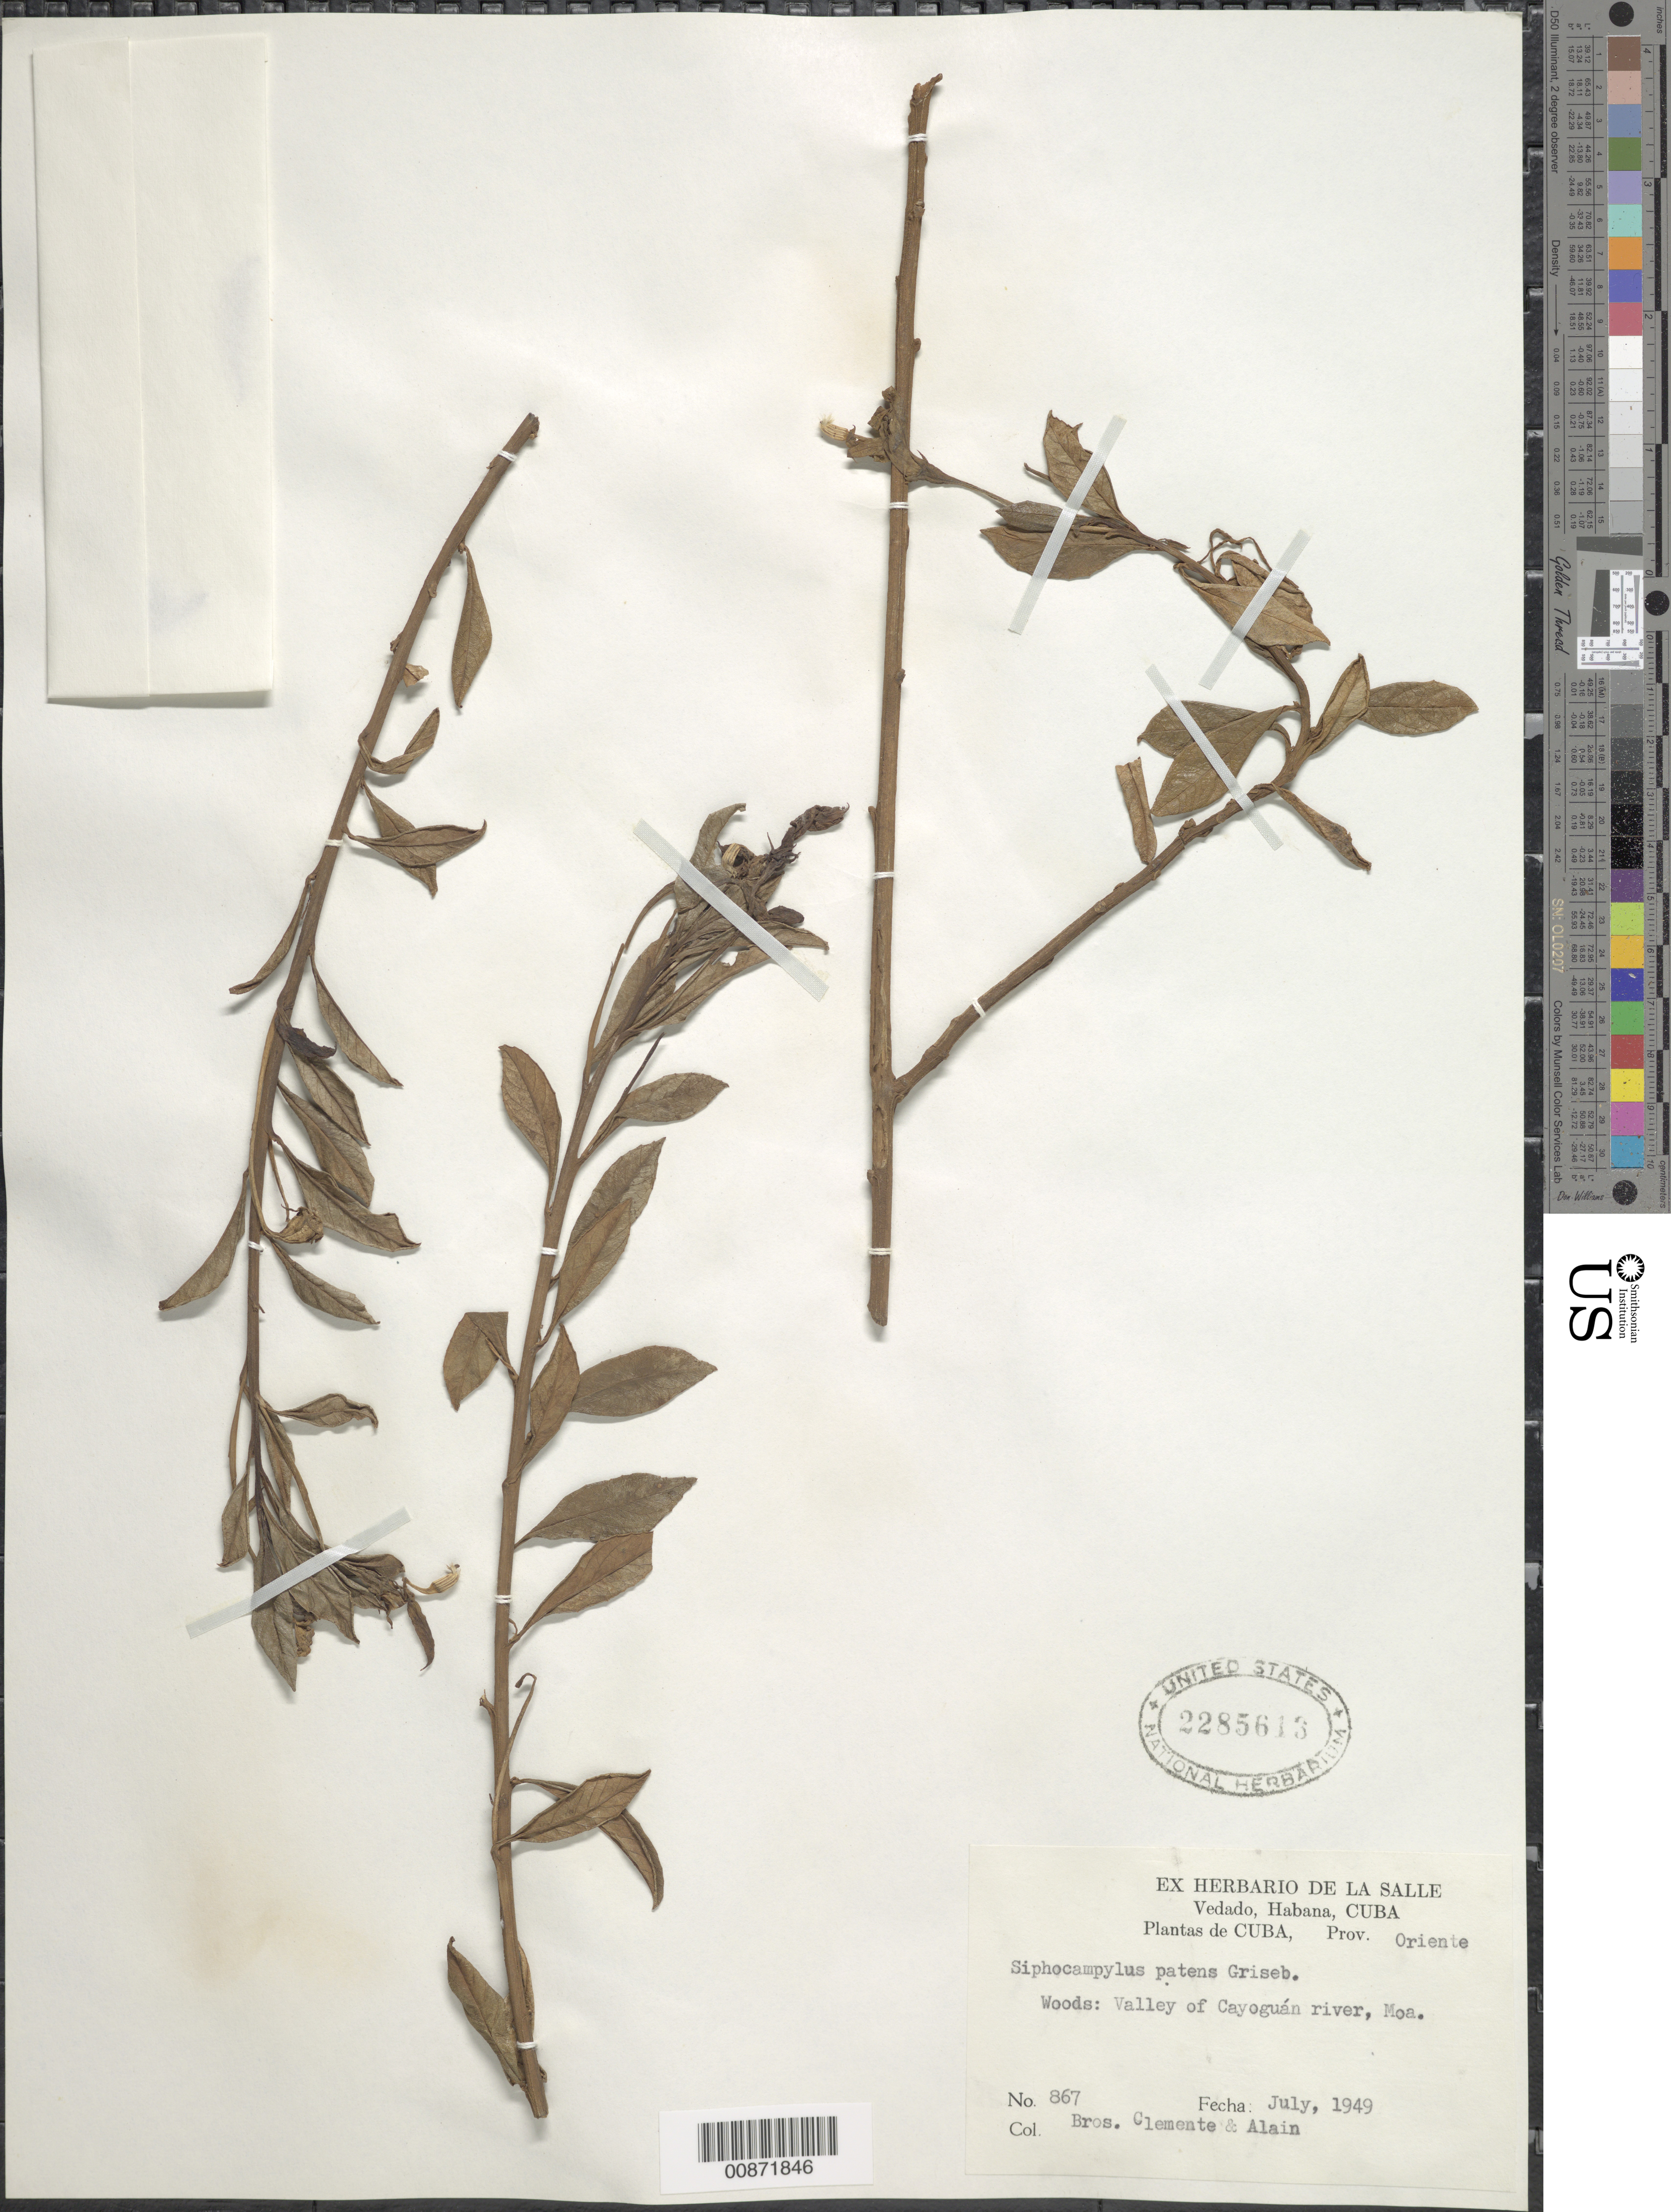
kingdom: Plantae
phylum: Tracheophyta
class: Magnoliopsida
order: Asterales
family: Campanulaceae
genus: Siphocampylus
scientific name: Siphocampylus patens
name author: Griseb.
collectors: A. H. Liogier & Bro. Clemente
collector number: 867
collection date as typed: Jul 1949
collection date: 1949-07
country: Cuba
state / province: Oriente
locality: Valley of Cayoguan River, Moa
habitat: Woods in river valley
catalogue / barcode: US 2285613